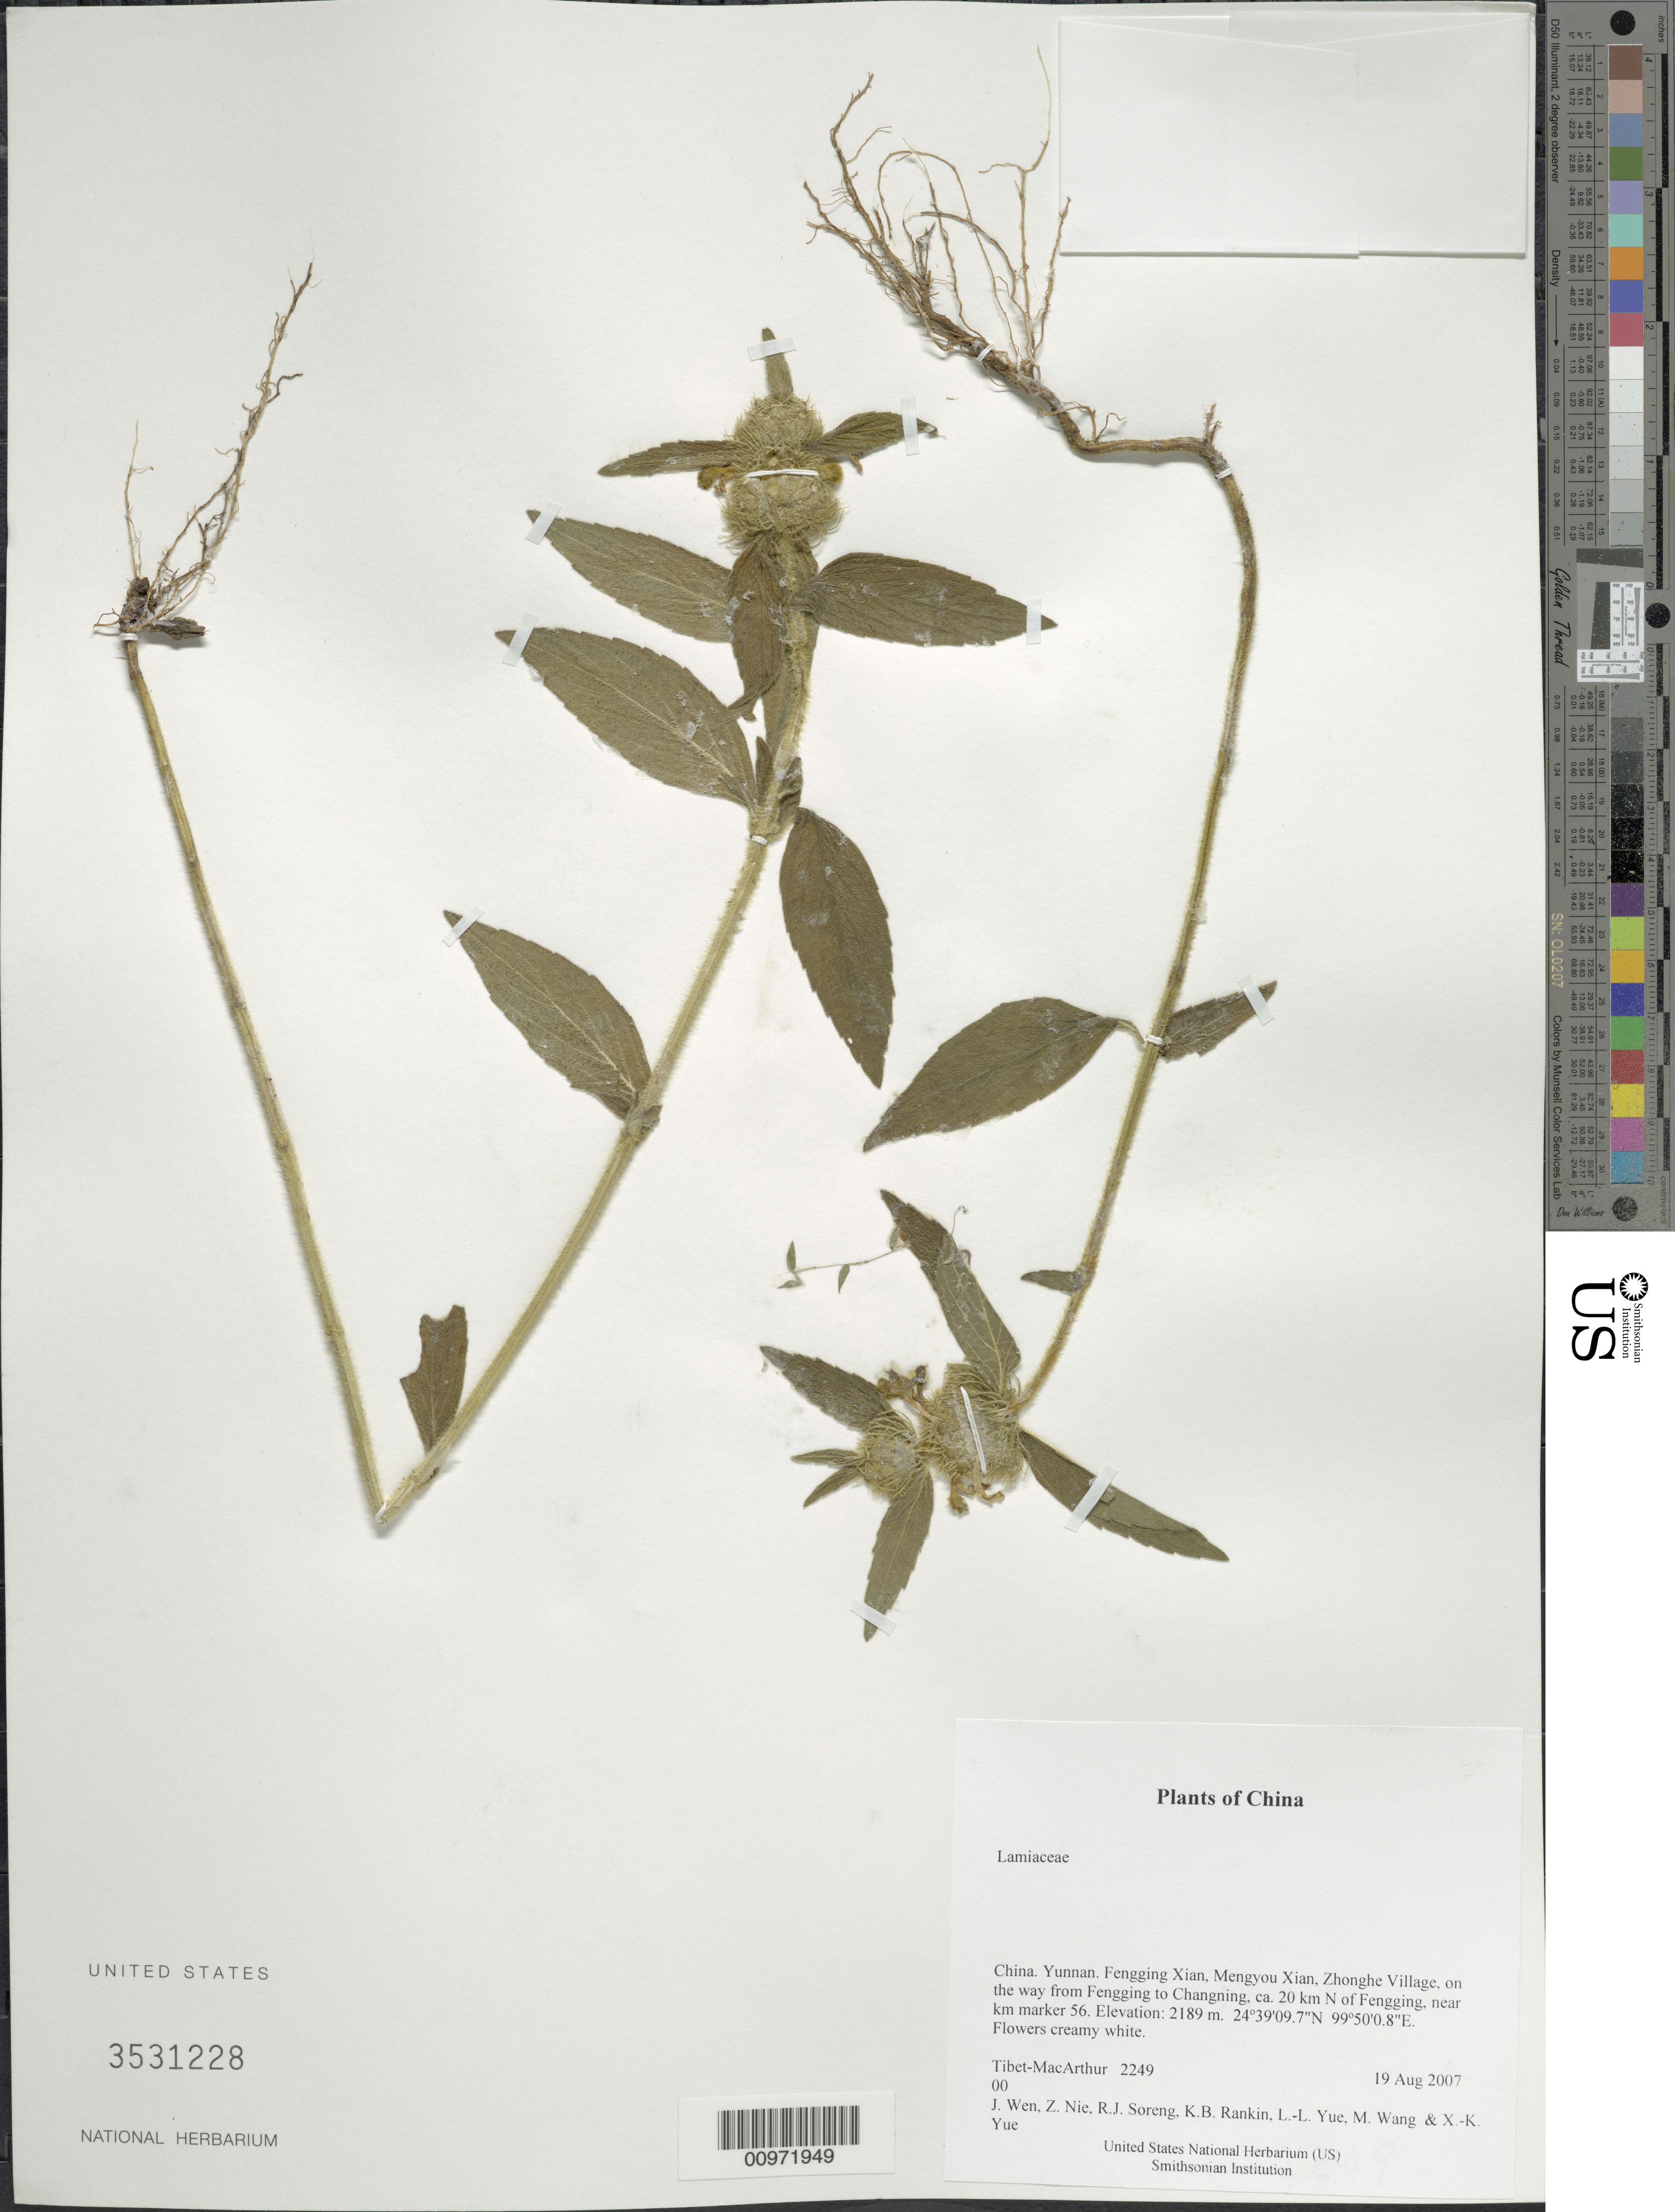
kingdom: Plantae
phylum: Tracheophyta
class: Magnoliopsida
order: Lamiales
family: Lamiaceae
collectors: Tibet-MacArthur, J. Wen, Z. Nie, R. J. Soreng, K. Rankin, L. Yue, M. Wang & X. Yue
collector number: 2249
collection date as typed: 19 Aug 2007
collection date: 2007-08-19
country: China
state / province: Yunnan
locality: Fengging Xian, Mengyou Xian, Zhonghe Village, on the way from Fengging to Changning, ca. 20 km N of Fengging, near km marker 56.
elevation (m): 2189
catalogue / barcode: US 3531228